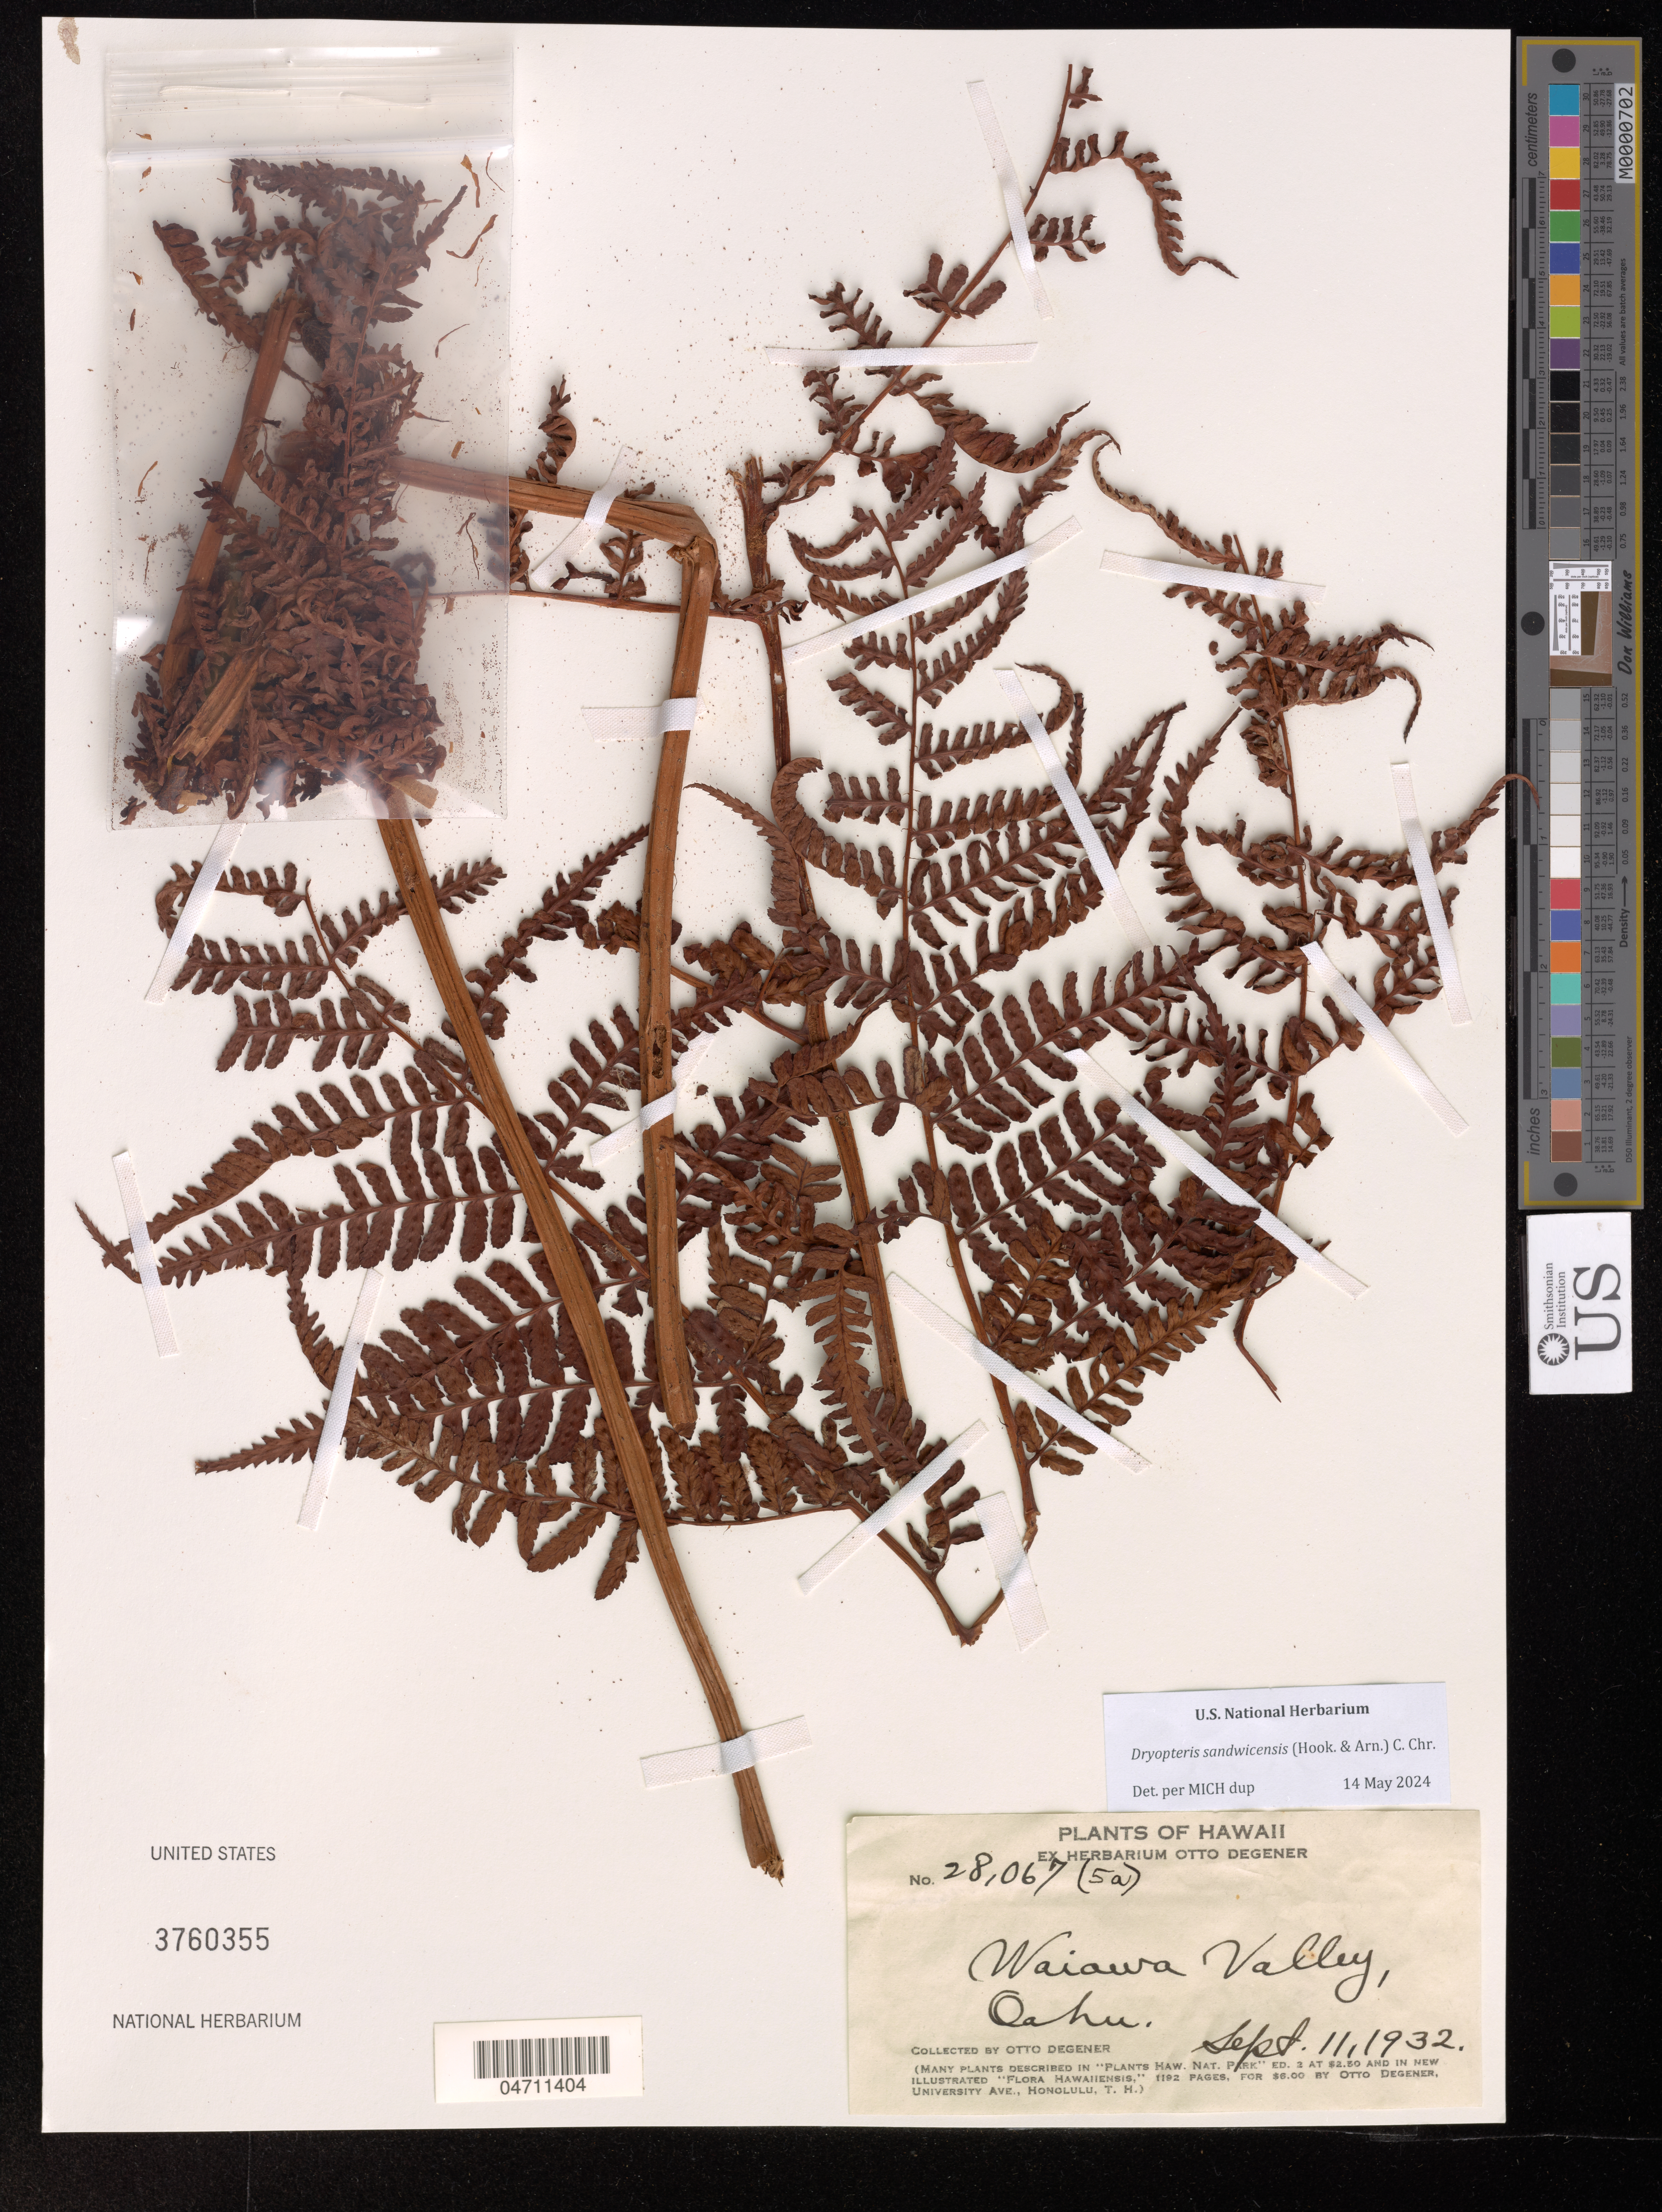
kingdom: Plantae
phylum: Tracheophyta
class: Polypodiopsida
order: Polypodiales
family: Dryopteridaceae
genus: Dryopteris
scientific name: Dryopteris sandwicensis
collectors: O. Degener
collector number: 28067(5a)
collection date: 1932-09-11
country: United States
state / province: Hawaii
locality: Waiawa Valley, Oahu.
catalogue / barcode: US 3760355